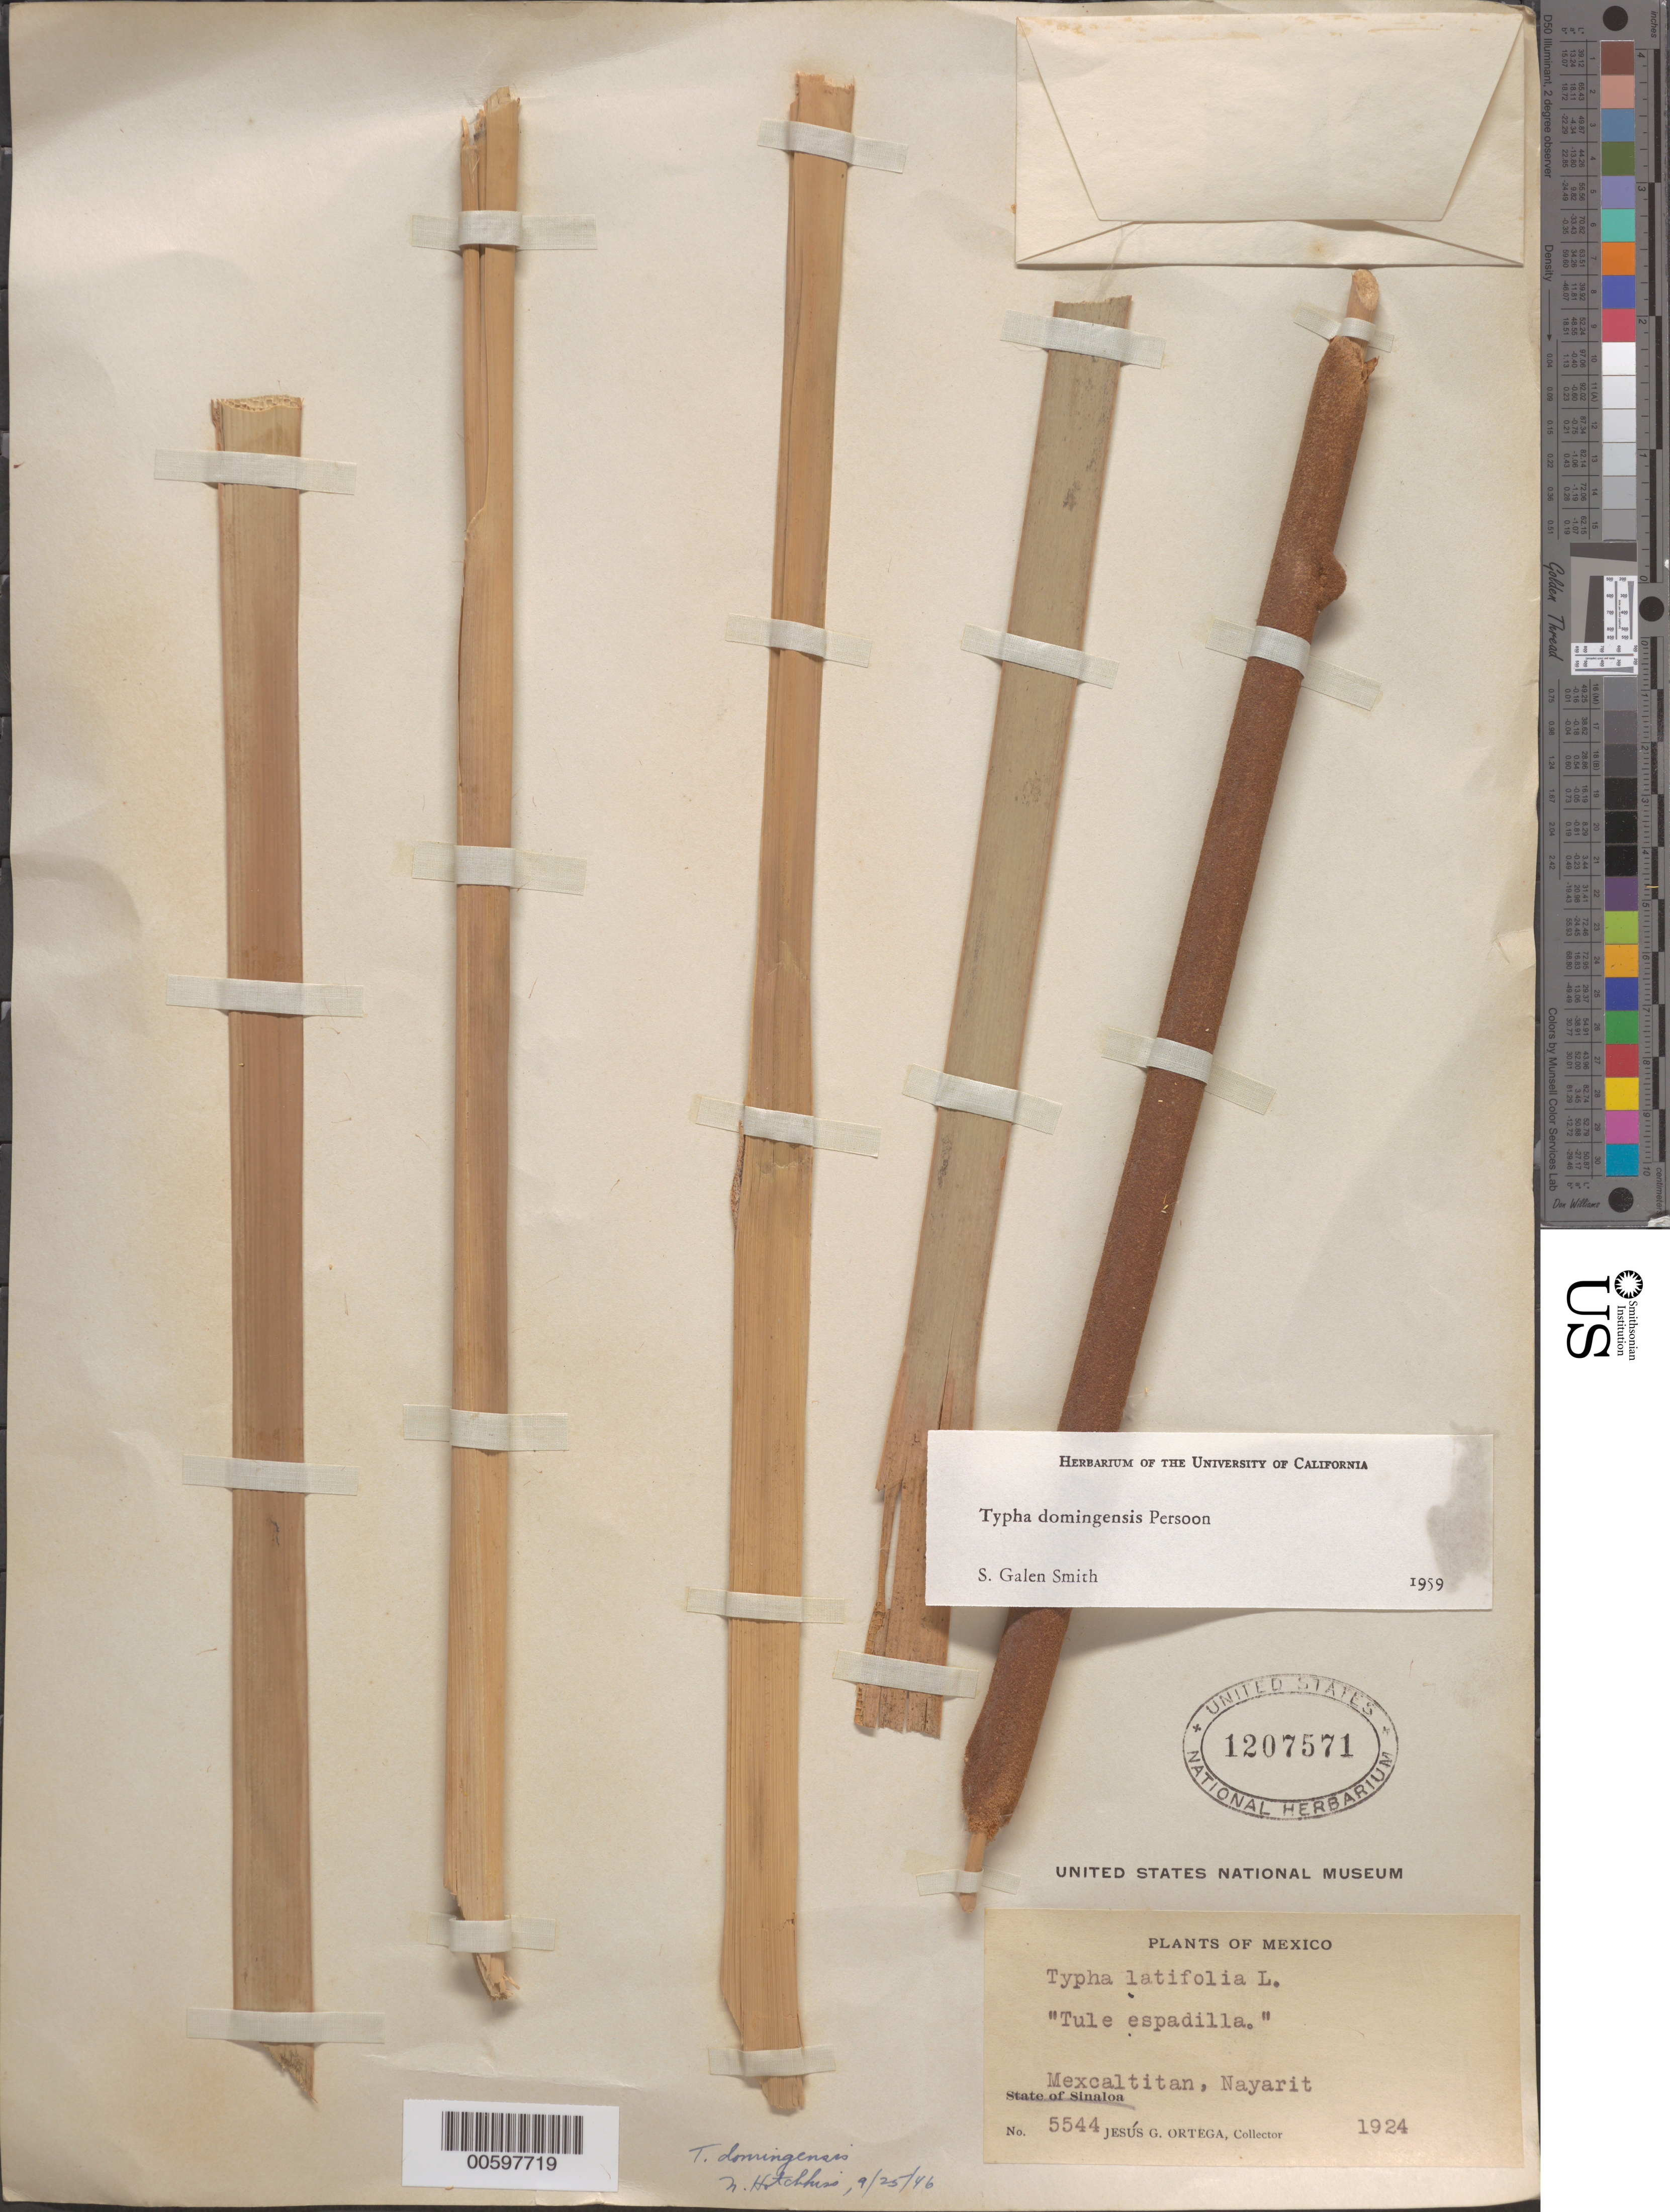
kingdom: Plantae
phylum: Tracheophyta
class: Liliopsida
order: Poales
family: Typhaceae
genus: Typha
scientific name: Typha domingensis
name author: Pers.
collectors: J. Ortega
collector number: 5544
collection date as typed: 1924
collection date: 1924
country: Mexico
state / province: Nayarit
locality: Mexcaltitan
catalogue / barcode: US 1207571